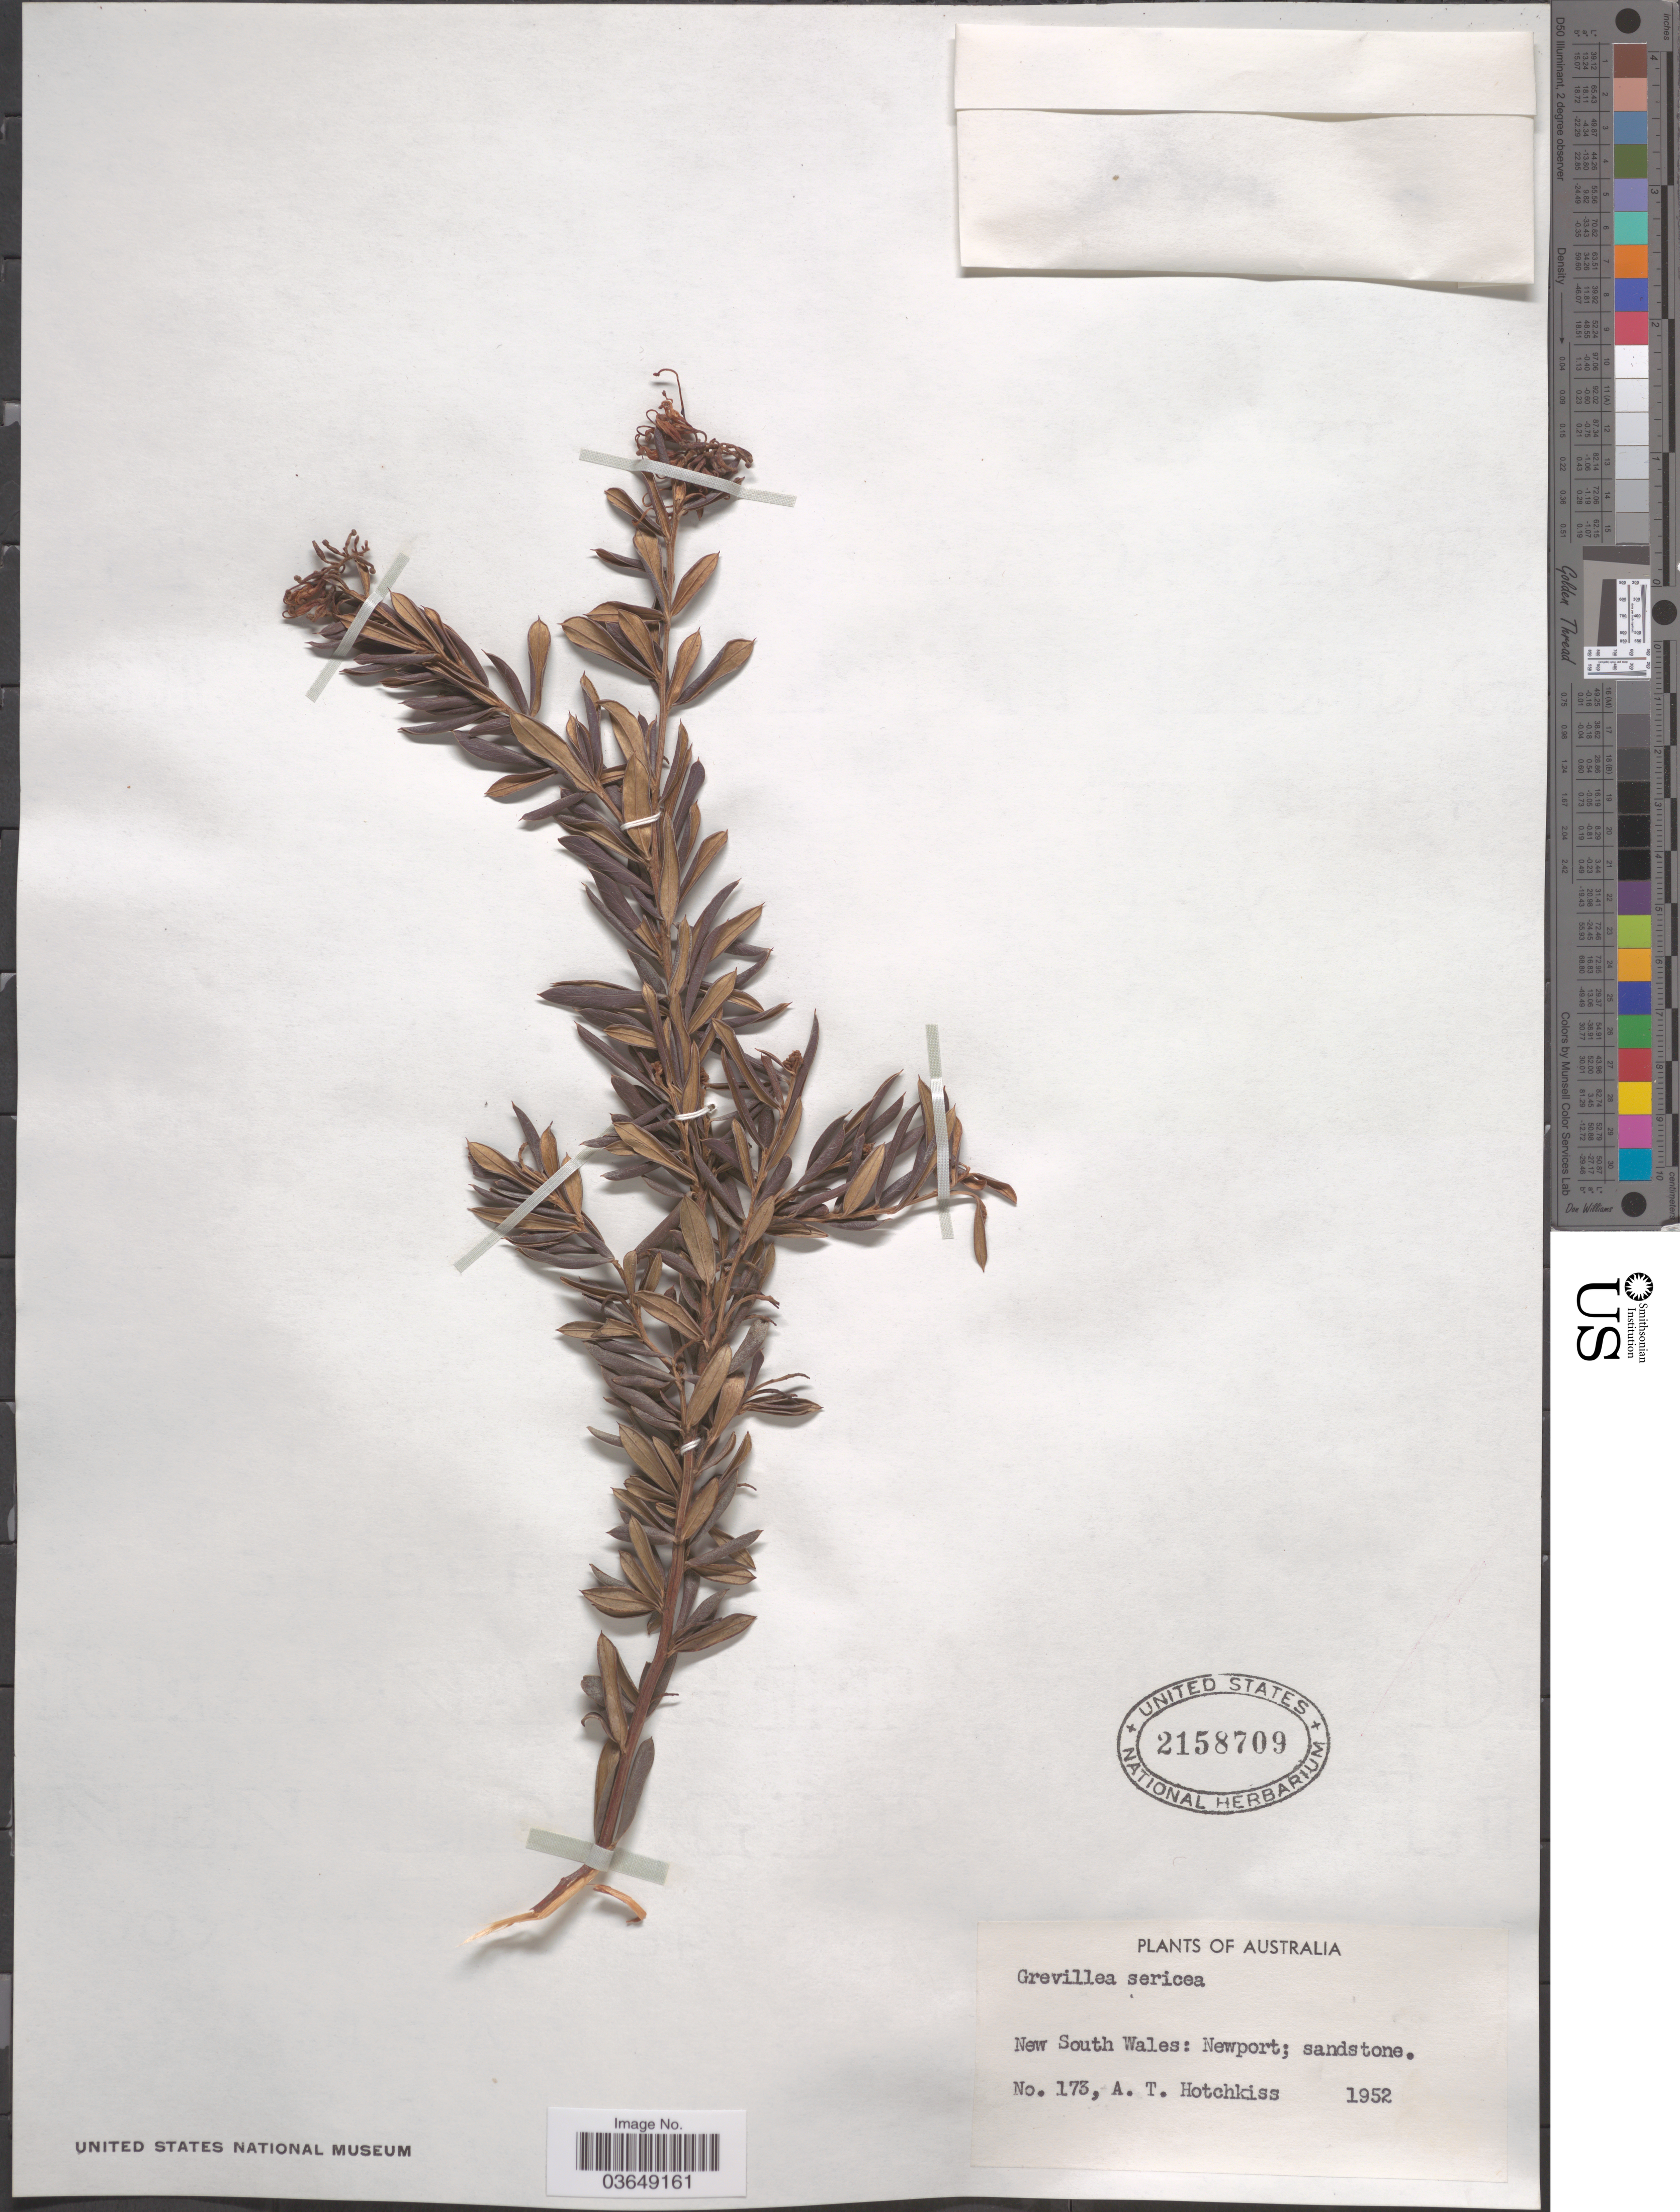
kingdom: Plantae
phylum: Tracheophyta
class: Magnoliopsida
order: Proteales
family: Proteaceae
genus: Grevillea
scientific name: Grevillea sericea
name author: (Sm.) R. Br.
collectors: A. Hotchkiss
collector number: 173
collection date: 1952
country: Australia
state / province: New South Wales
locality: Newport.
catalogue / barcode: US 2158709